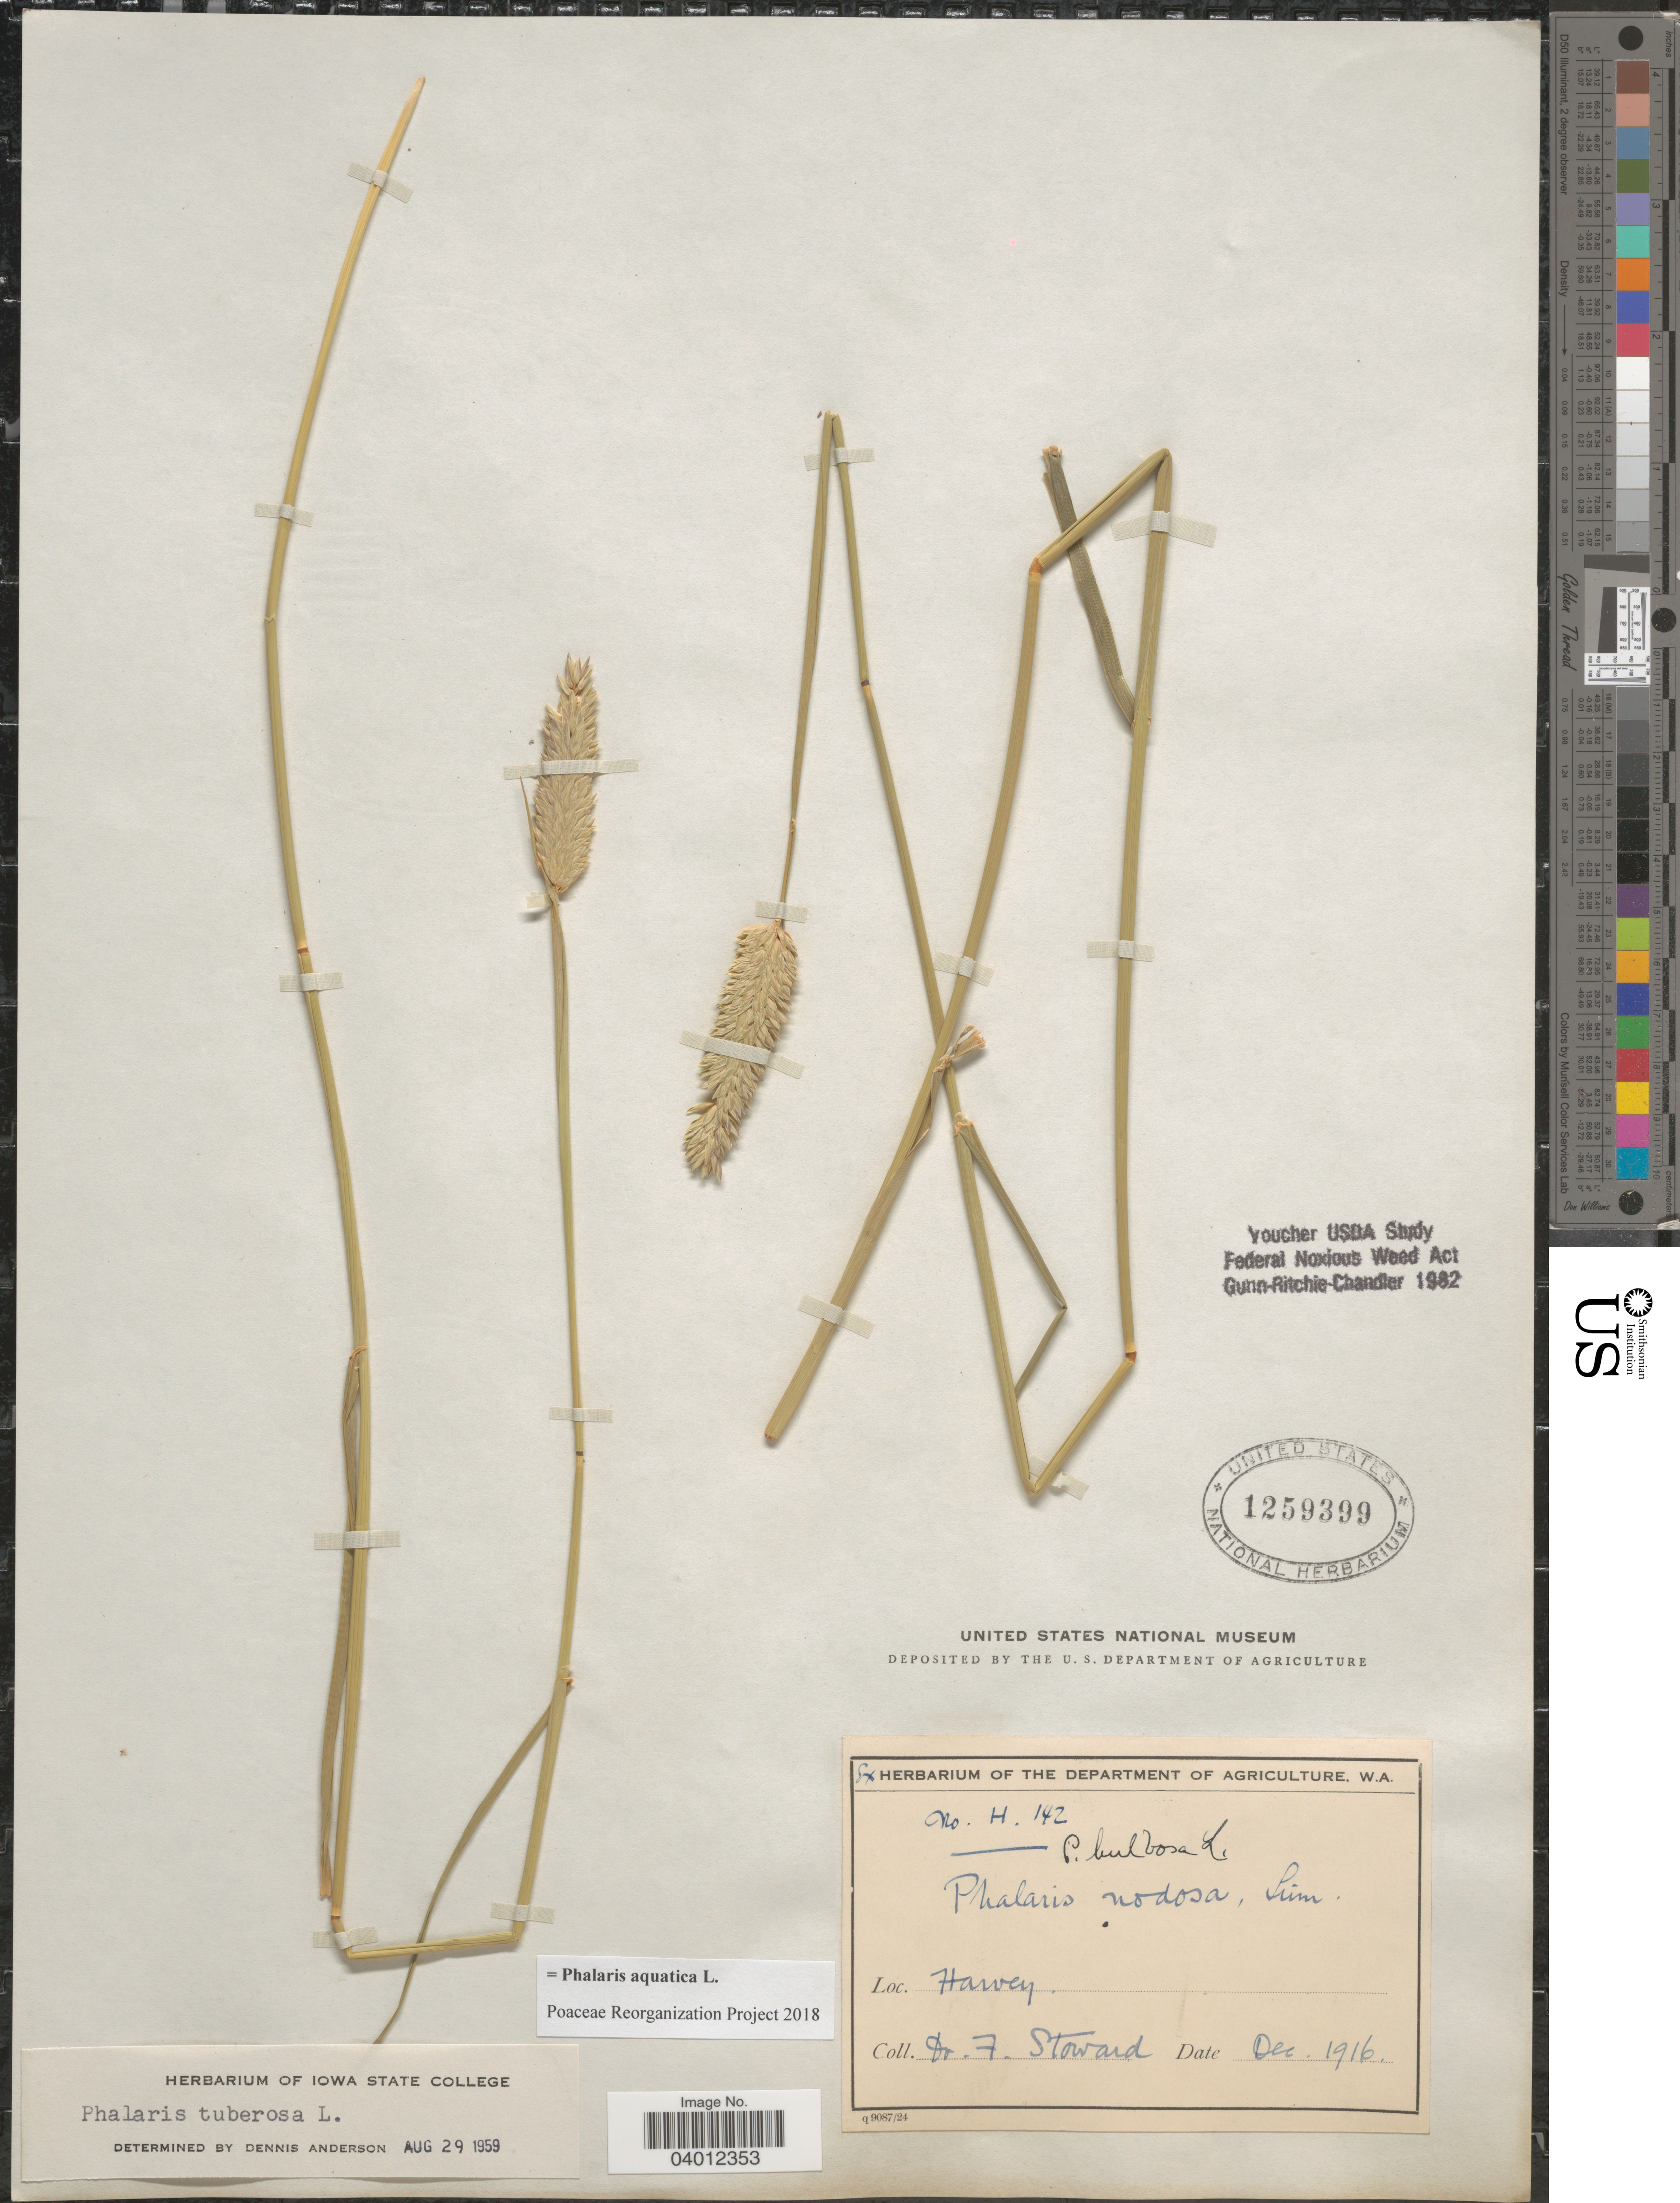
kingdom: Plantae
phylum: Tracheophyta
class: Liliopsida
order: Poales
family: Poaceae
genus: Phalaris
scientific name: Phalaris aquatica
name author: L.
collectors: F. Stoward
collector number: H.142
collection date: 1916-12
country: Australia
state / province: Western Australia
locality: Harvey.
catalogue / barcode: US 1259399